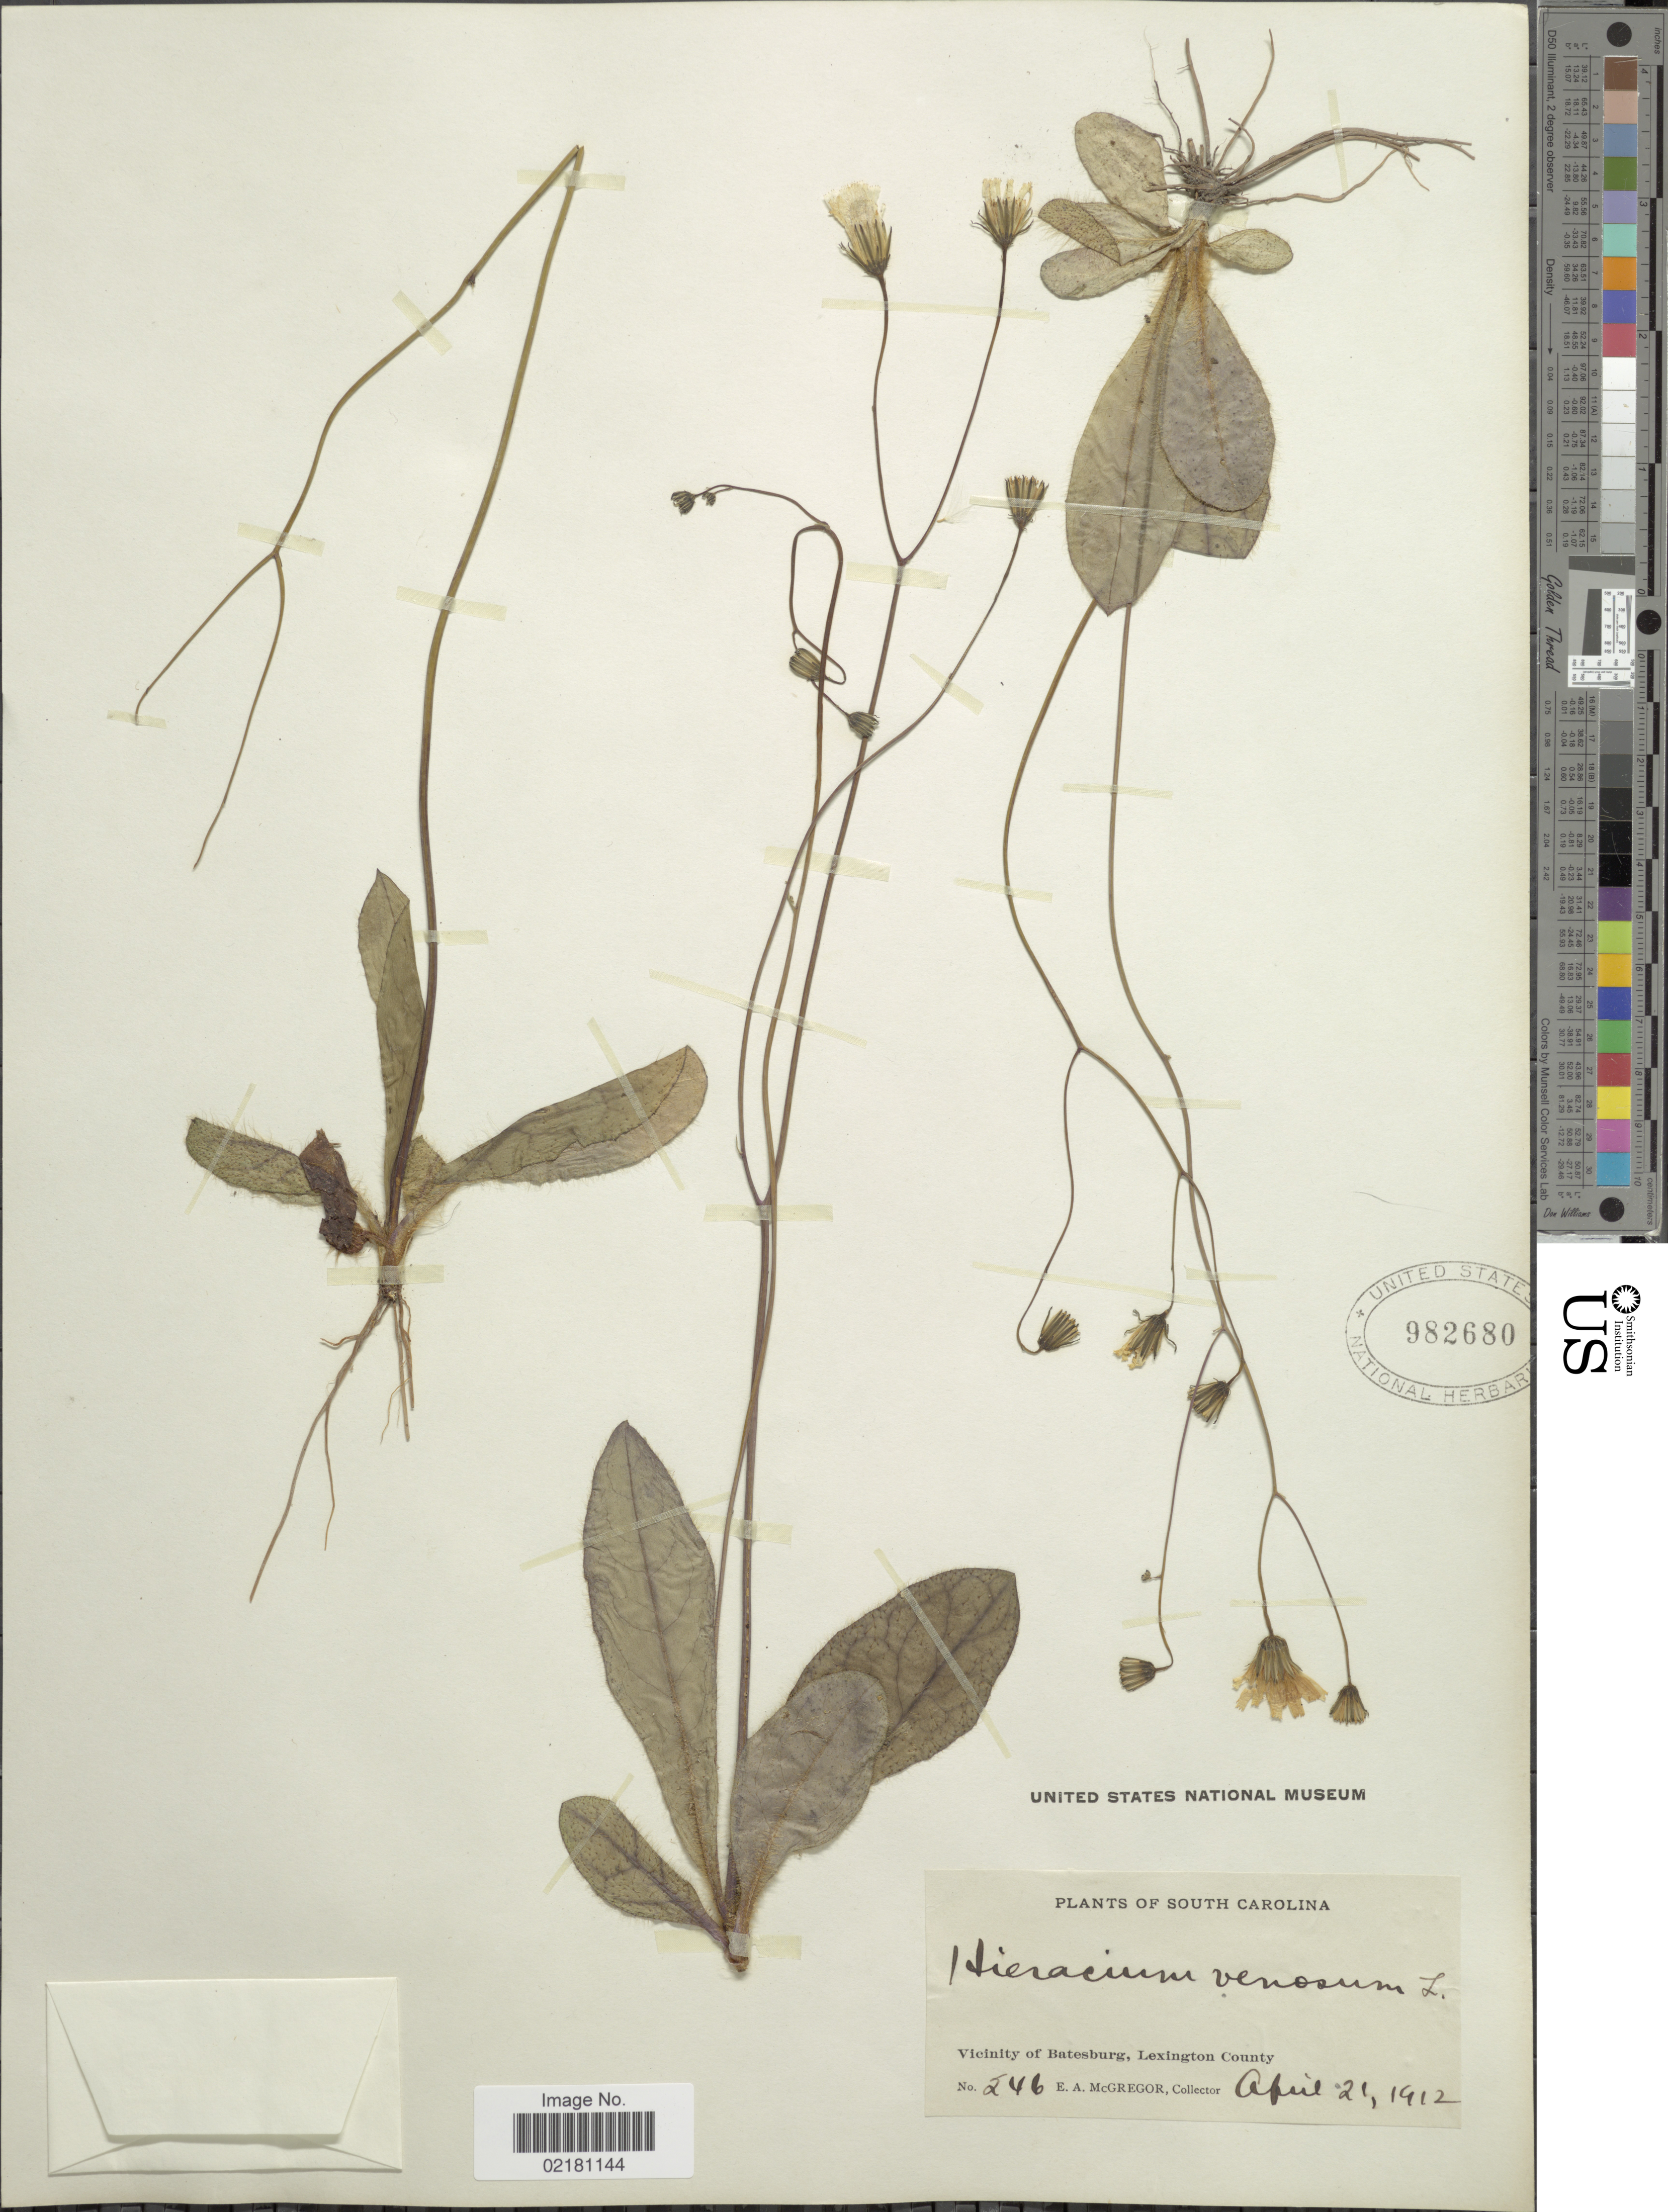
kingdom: Plantae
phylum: Tracheophyta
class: Magnoliopsida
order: Asterales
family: Asteraceae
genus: Hieracium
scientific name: Hieracium venosum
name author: L.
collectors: E. A. McGregor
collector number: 246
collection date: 1912-04-21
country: United States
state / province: South Carolina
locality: Vicinity of Batesburg, Lexington County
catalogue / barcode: US 982680